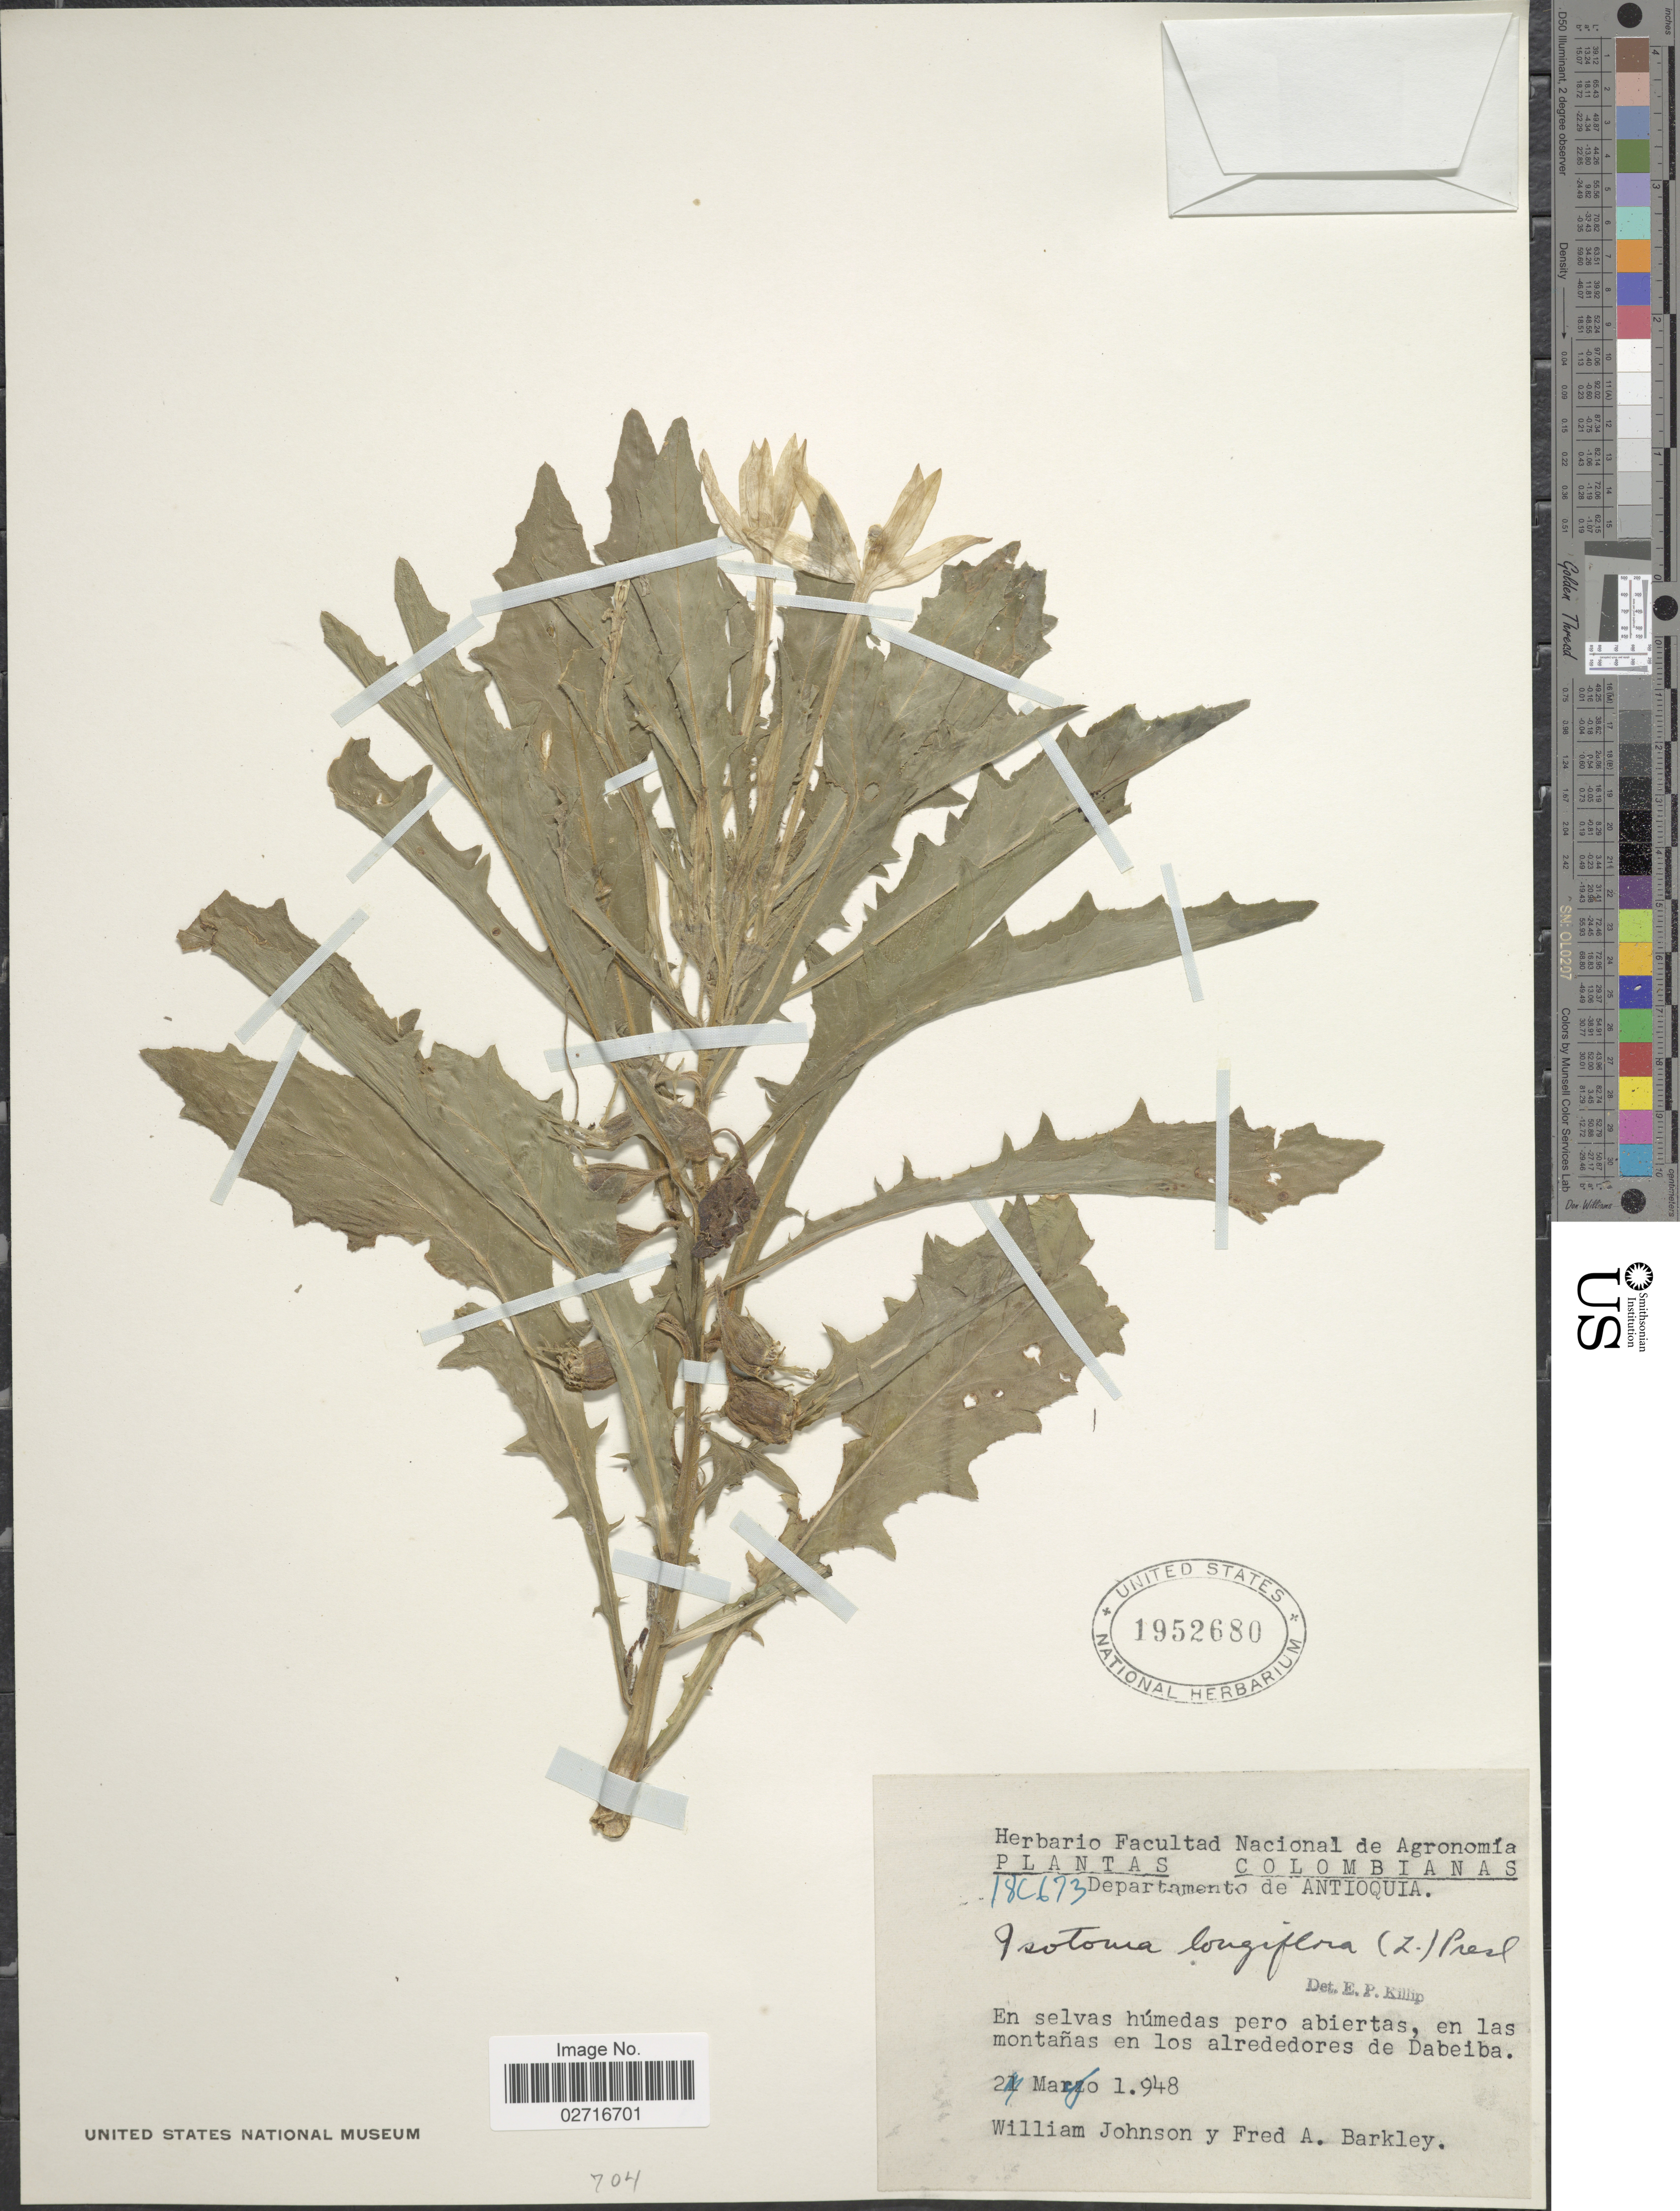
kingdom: Plantae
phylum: Tracheophyta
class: Magnoliopsida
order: Asterales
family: Campanulaceae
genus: Hippobroma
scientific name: Hippobroma longiflora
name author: (L.) G. Don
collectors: W. M. Johnson & F. A. Barkley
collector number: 18C673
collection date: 1948-05-02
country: Colombia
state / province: Antioquia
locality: En selvas humedas pero abiertas, en las montanas en los alrededores de Dabeiba.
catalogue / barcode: US 1952680